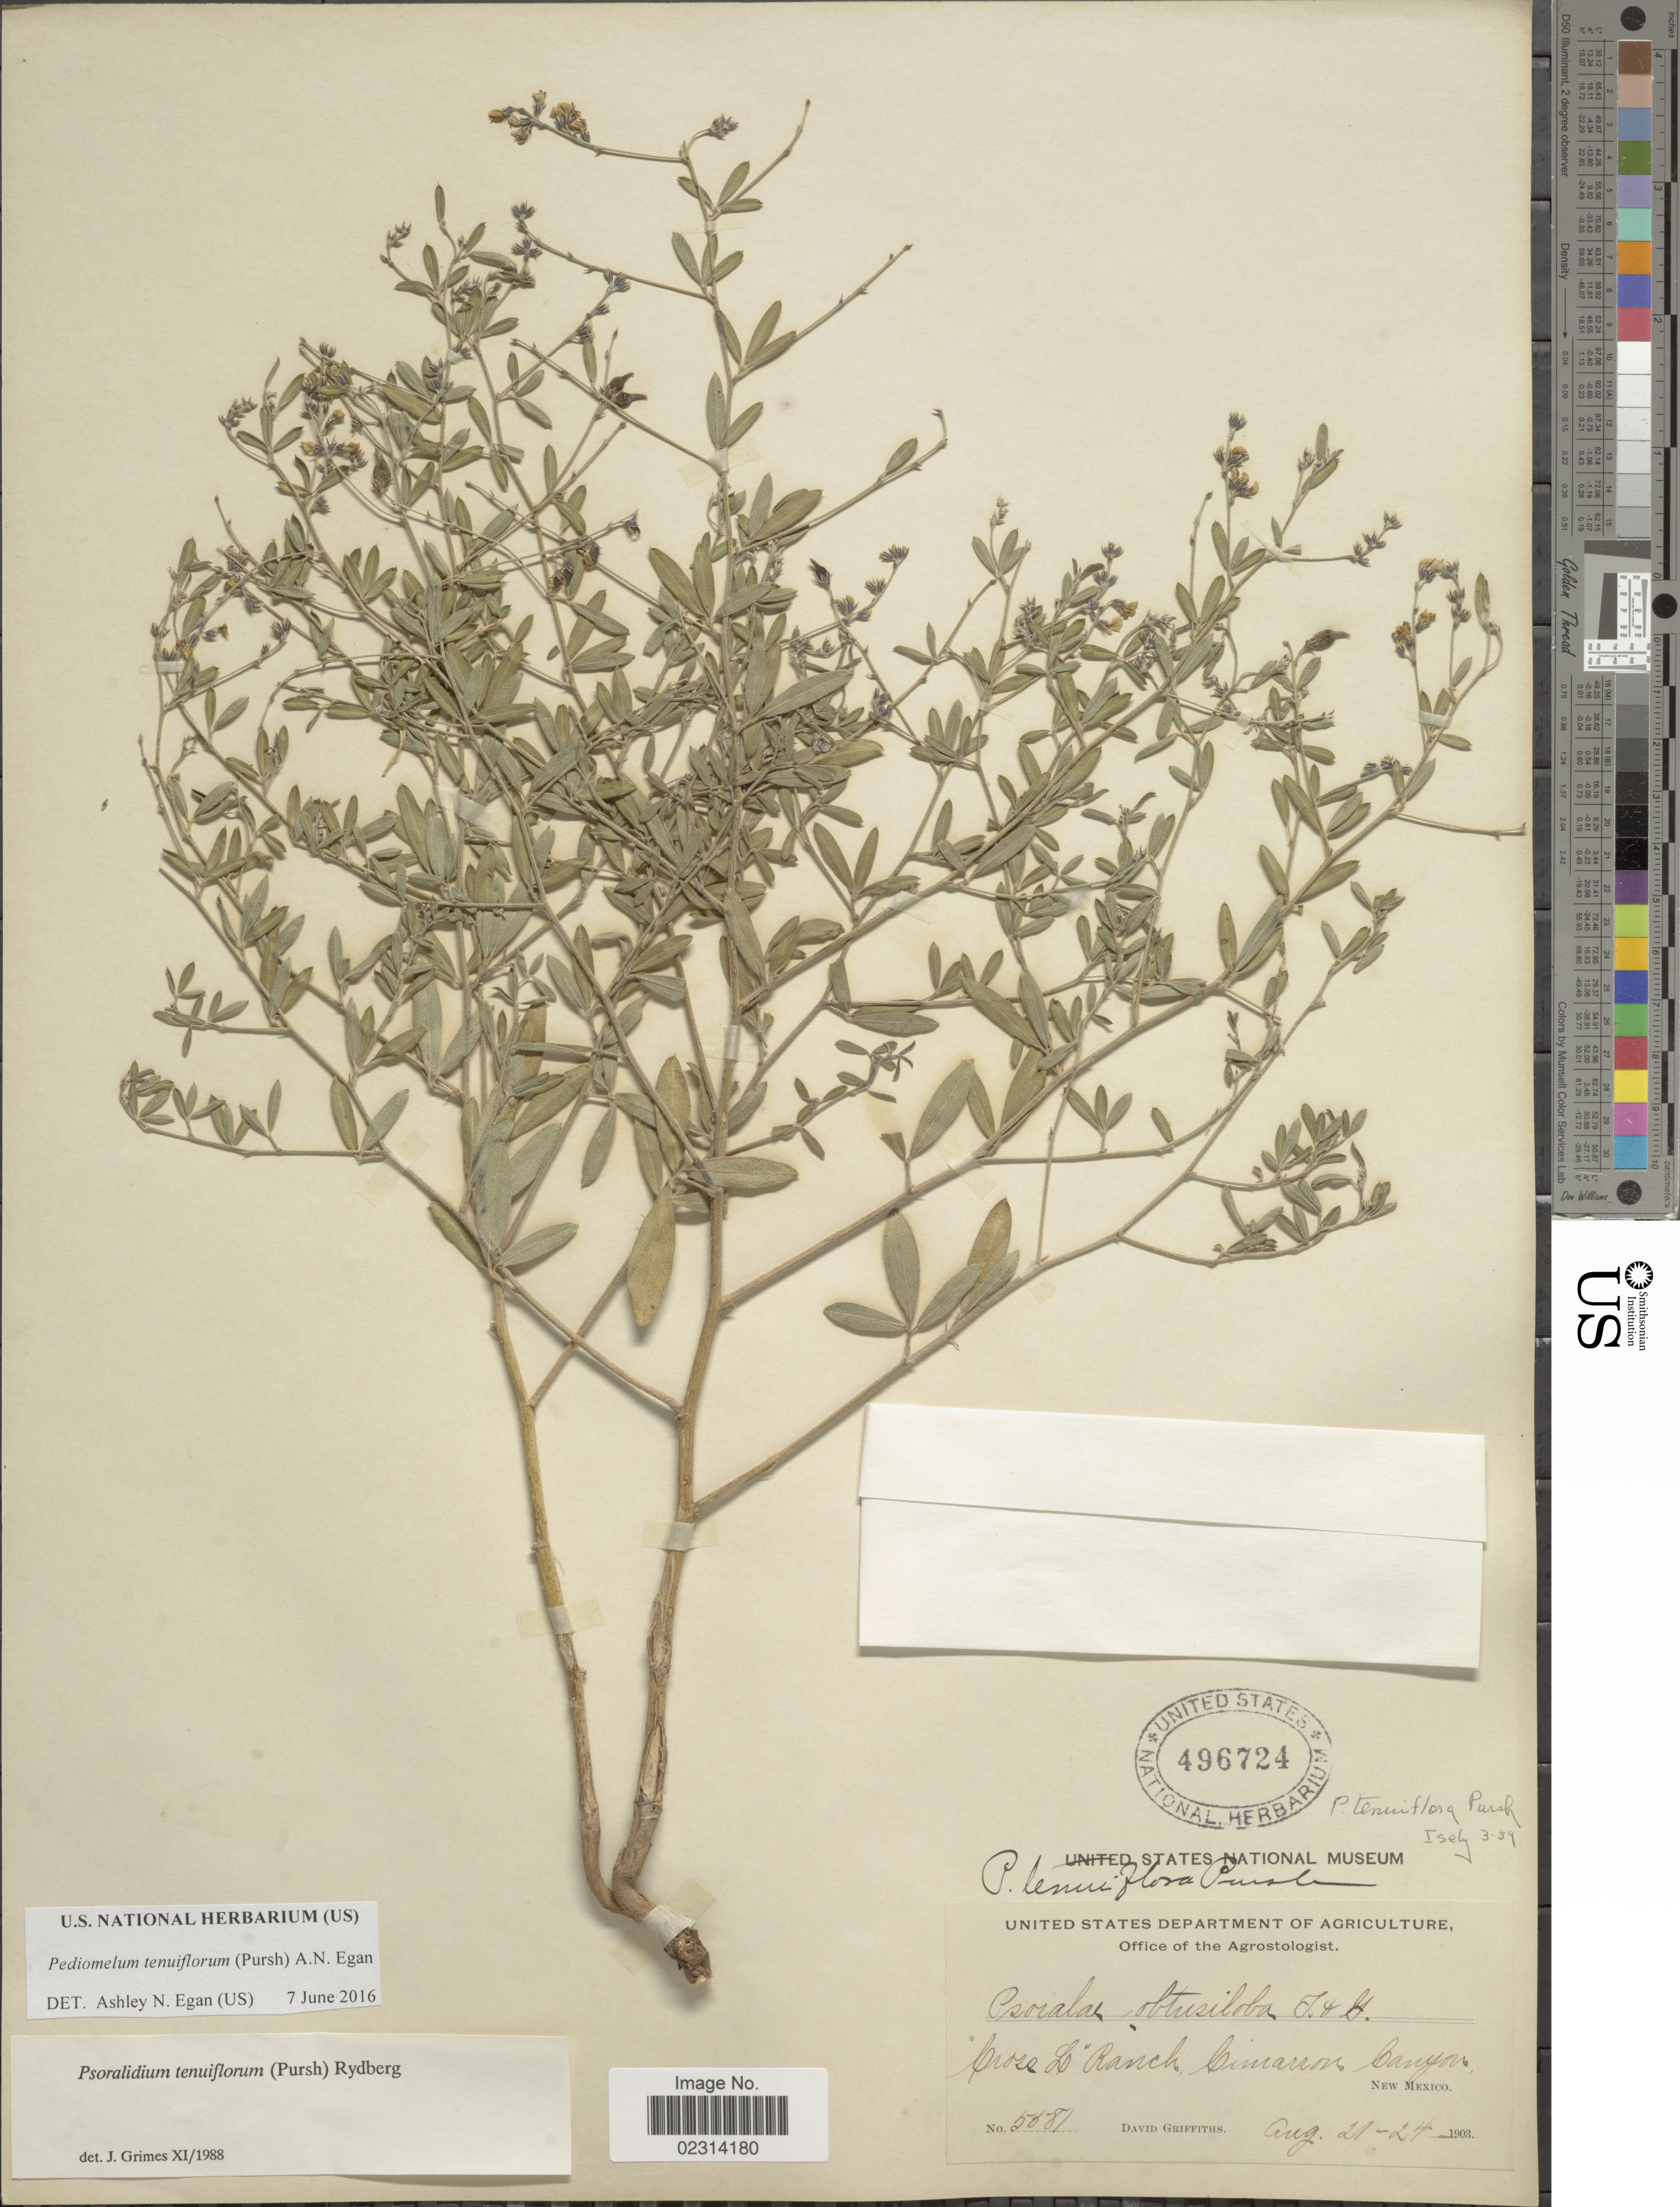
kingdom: Plantae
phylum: Tracheophyta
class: Magnoliopsida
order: Fabales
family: Fabaceae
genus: Psoralidium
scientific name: Psoralidium tenuiflorum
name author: (Pursh) Rydb.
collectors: D. Griffiths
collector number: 5581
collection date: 1903-08-21/1903-08-24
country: United States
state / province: New Mexico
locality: "Cross L" Ranch, Cimarron Canyon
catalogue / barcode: US 496724